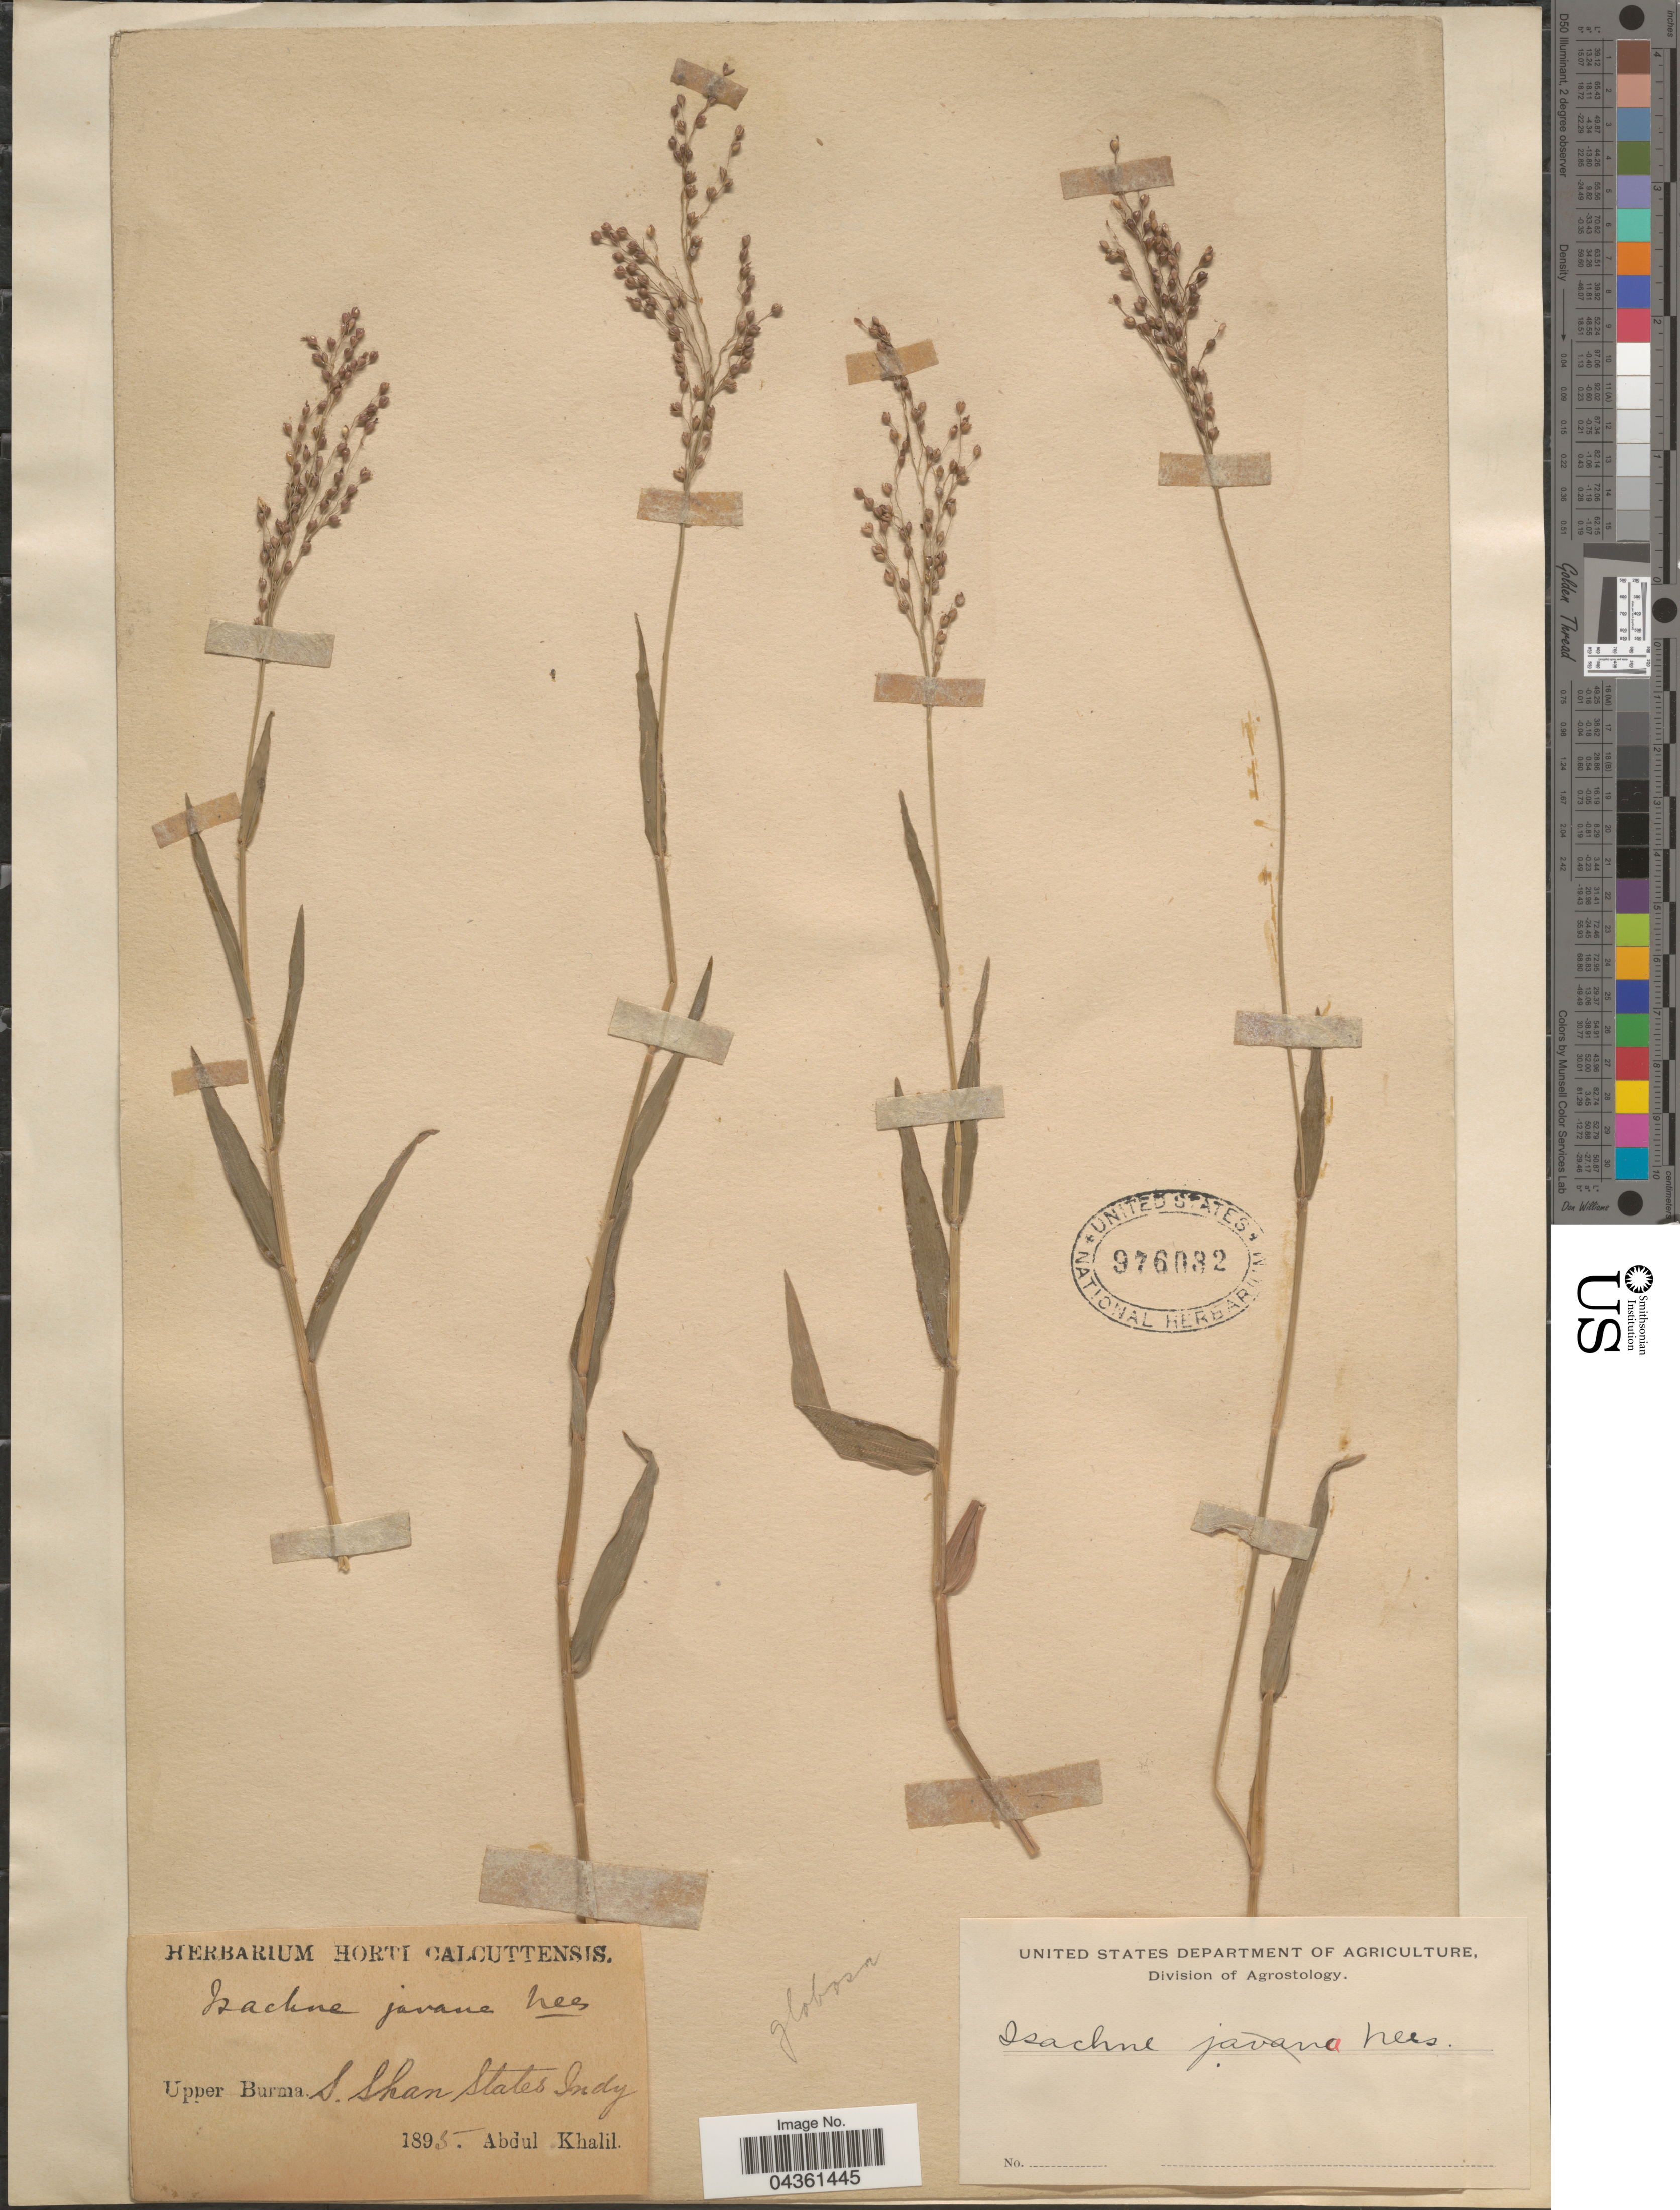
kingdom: Plantae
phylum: Tracheophyta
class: Liliopsida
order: Poales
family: Poaceae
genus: Isachne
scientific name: Isachne globosa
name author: (Thunb.) Kuntze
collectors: A. Khalil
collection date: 1895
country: Myanmar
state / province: Shan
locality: Upper Burma. S. Shan States Indy.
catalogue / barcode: US 976032